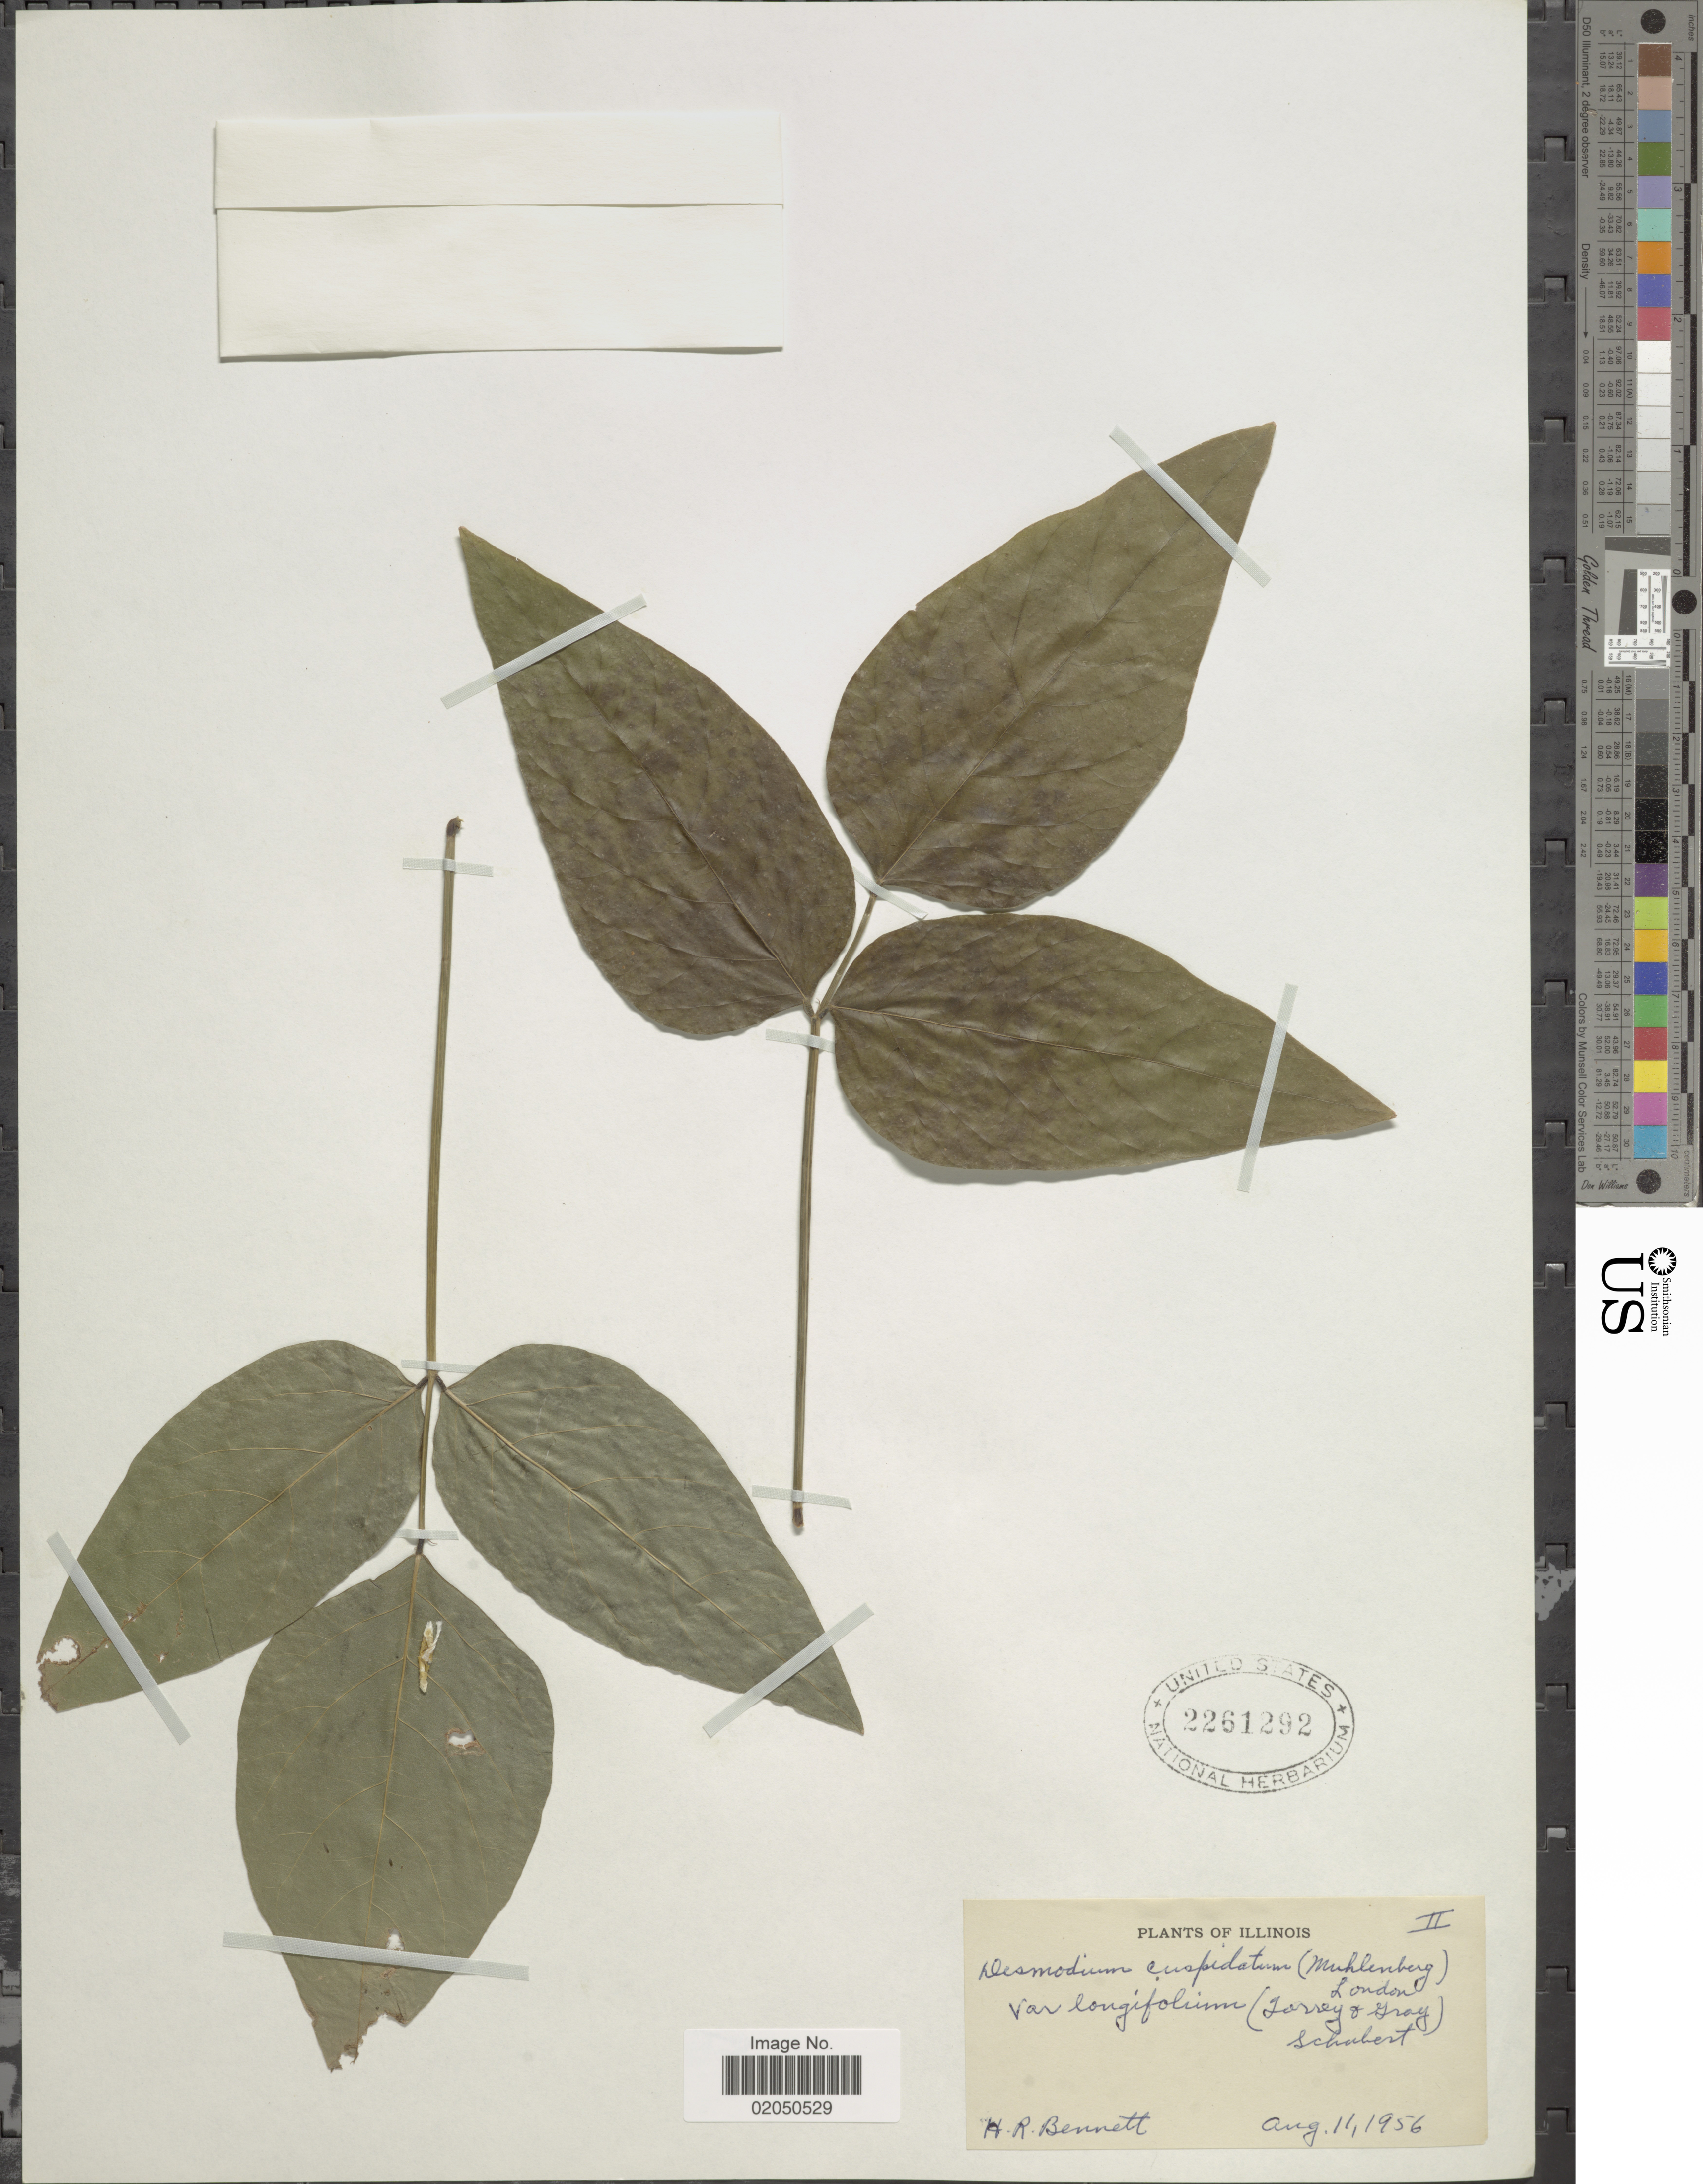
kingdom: Plantae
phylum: Tracheophyta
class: Magnoliopsida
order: Fabales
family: Fabaceae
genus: Desmodium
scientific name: Desmodium cuspidatum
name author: (Muhl. ex Willd.) Loudon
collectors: H. R. Bennett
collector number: II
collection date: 1956-08-11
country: United States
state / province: Illinois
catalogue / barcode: US 2261292